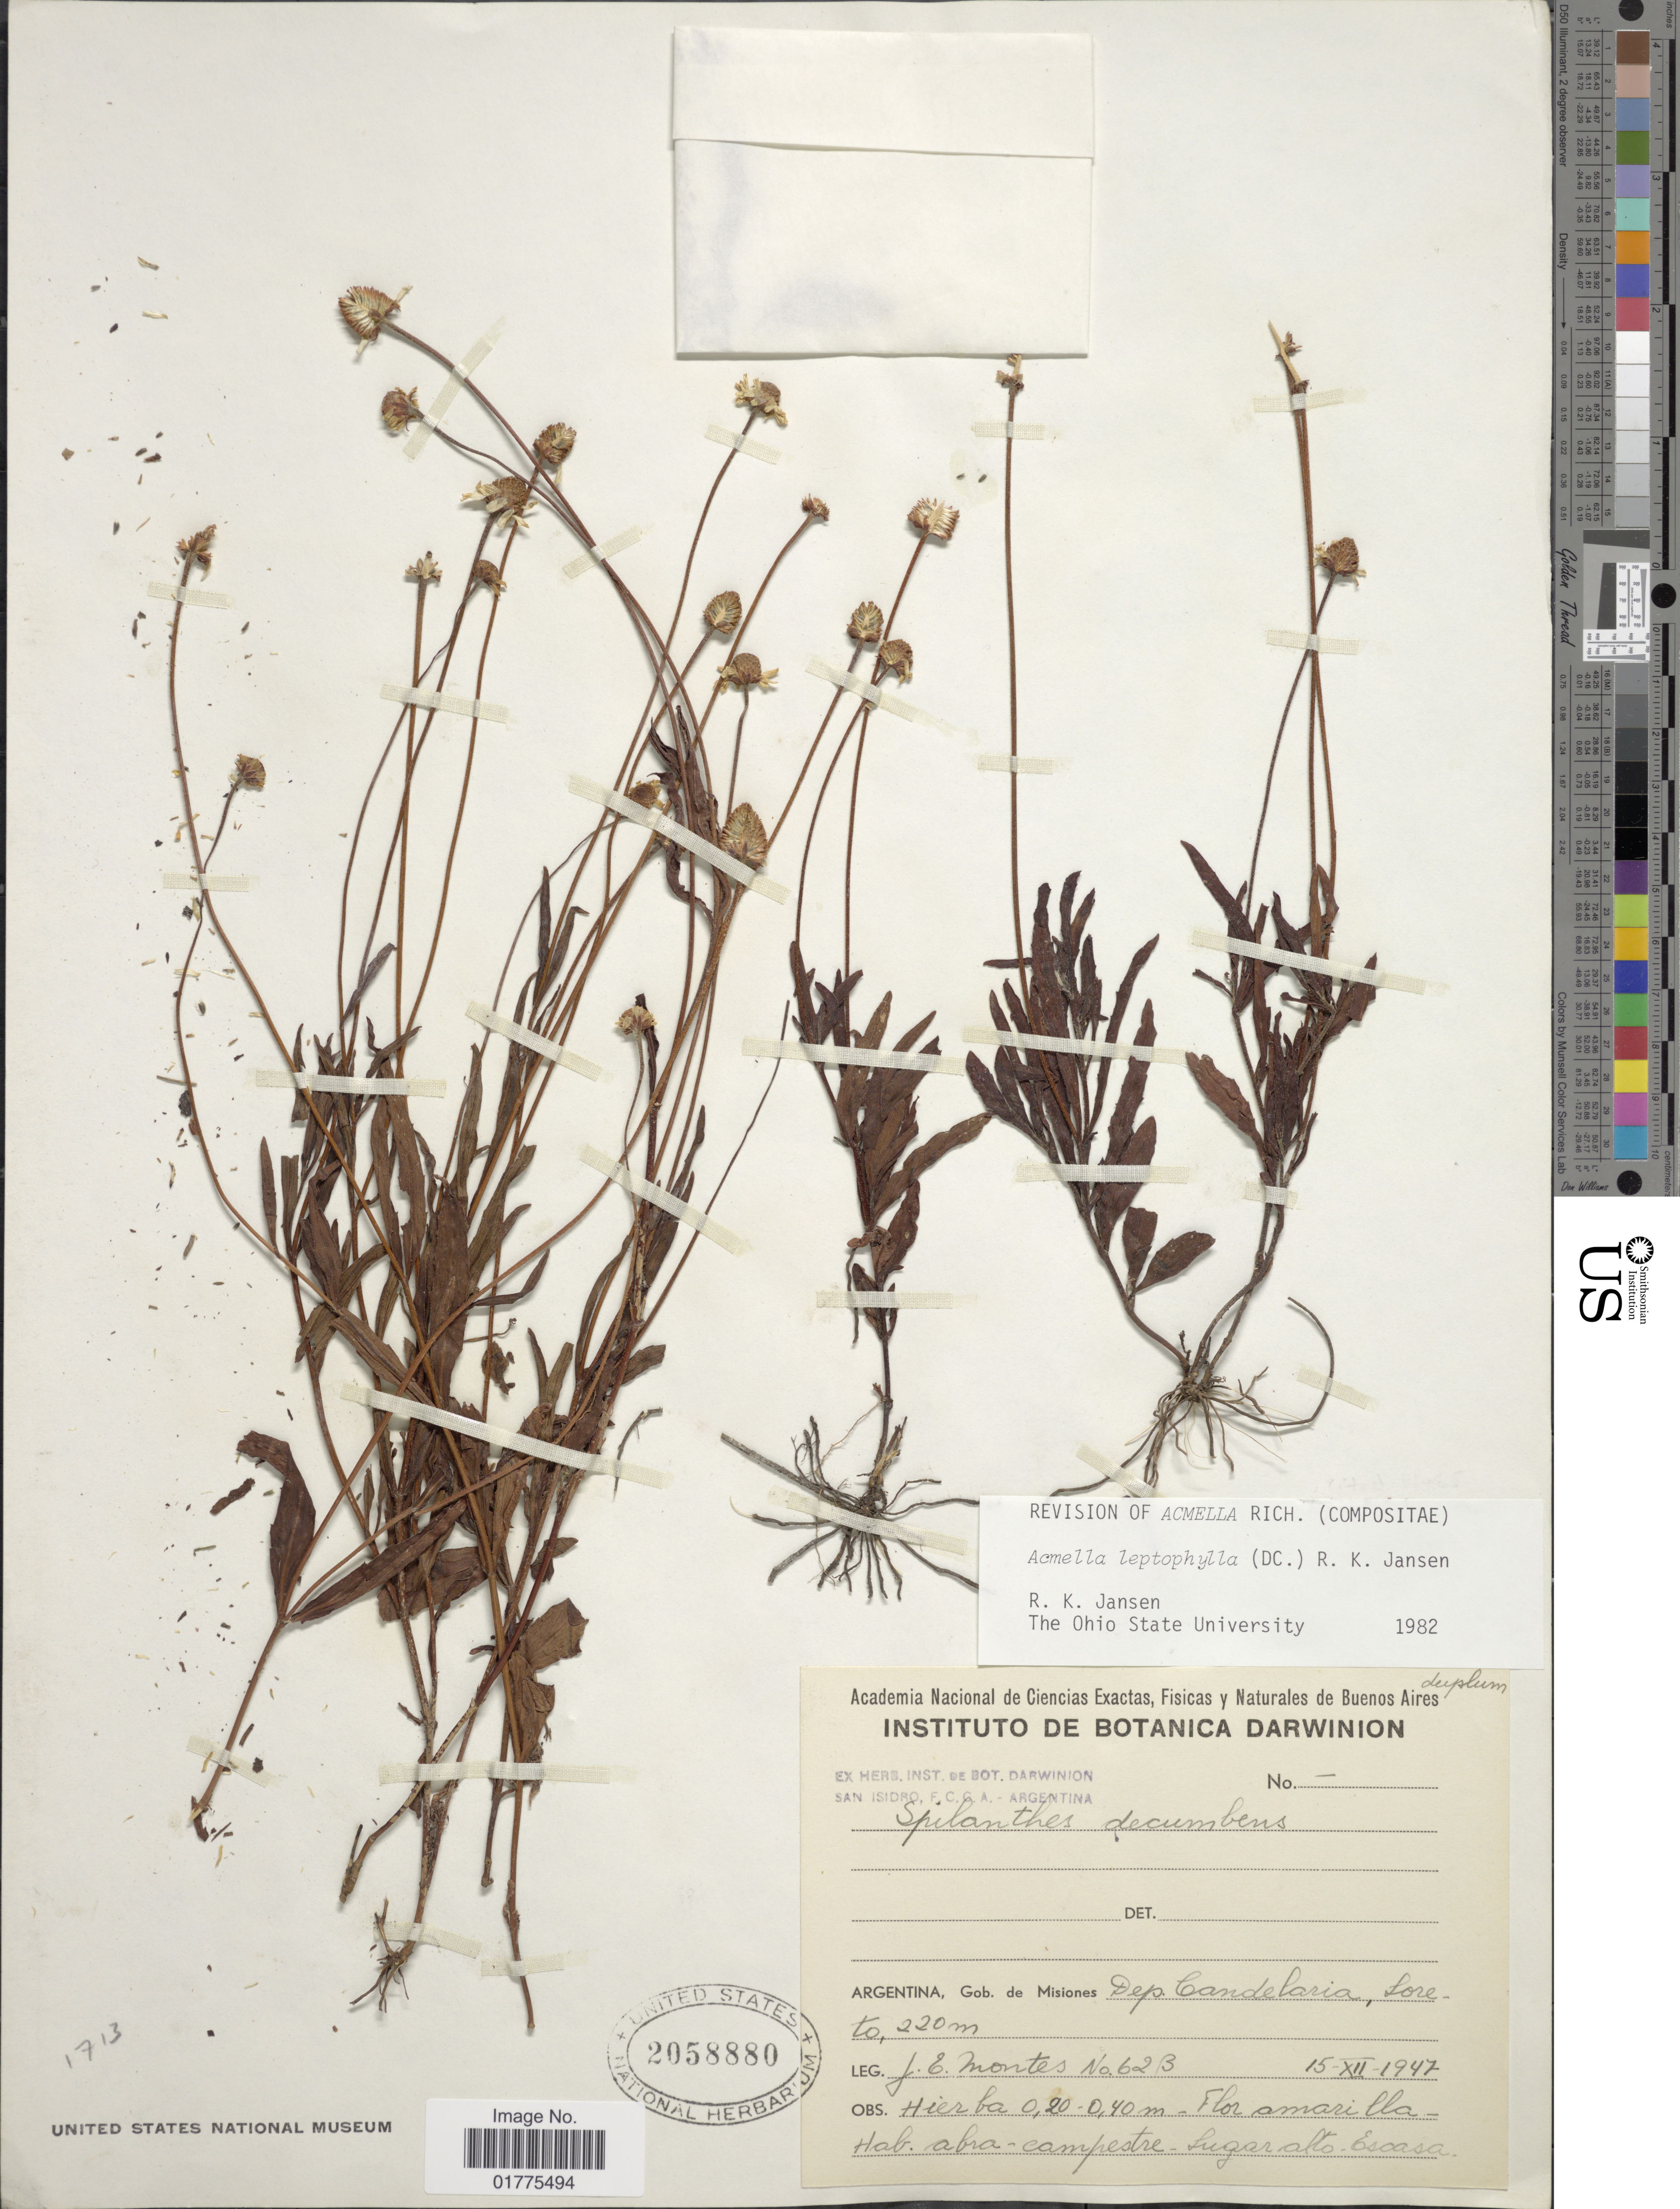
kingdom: Plantae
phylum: Tracheophyta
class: Magnoliopsida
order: Asterales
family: Asteraceae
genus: Acmella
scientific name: Acmella leptophylla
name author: (DC.) R.K. Jansen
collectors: J. E. Montes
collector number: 623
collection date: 1947-12-15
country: Argentina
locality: Gob. de Misiones Dep. Candelaria, Loreto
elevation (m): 220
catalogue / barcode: US 2058880